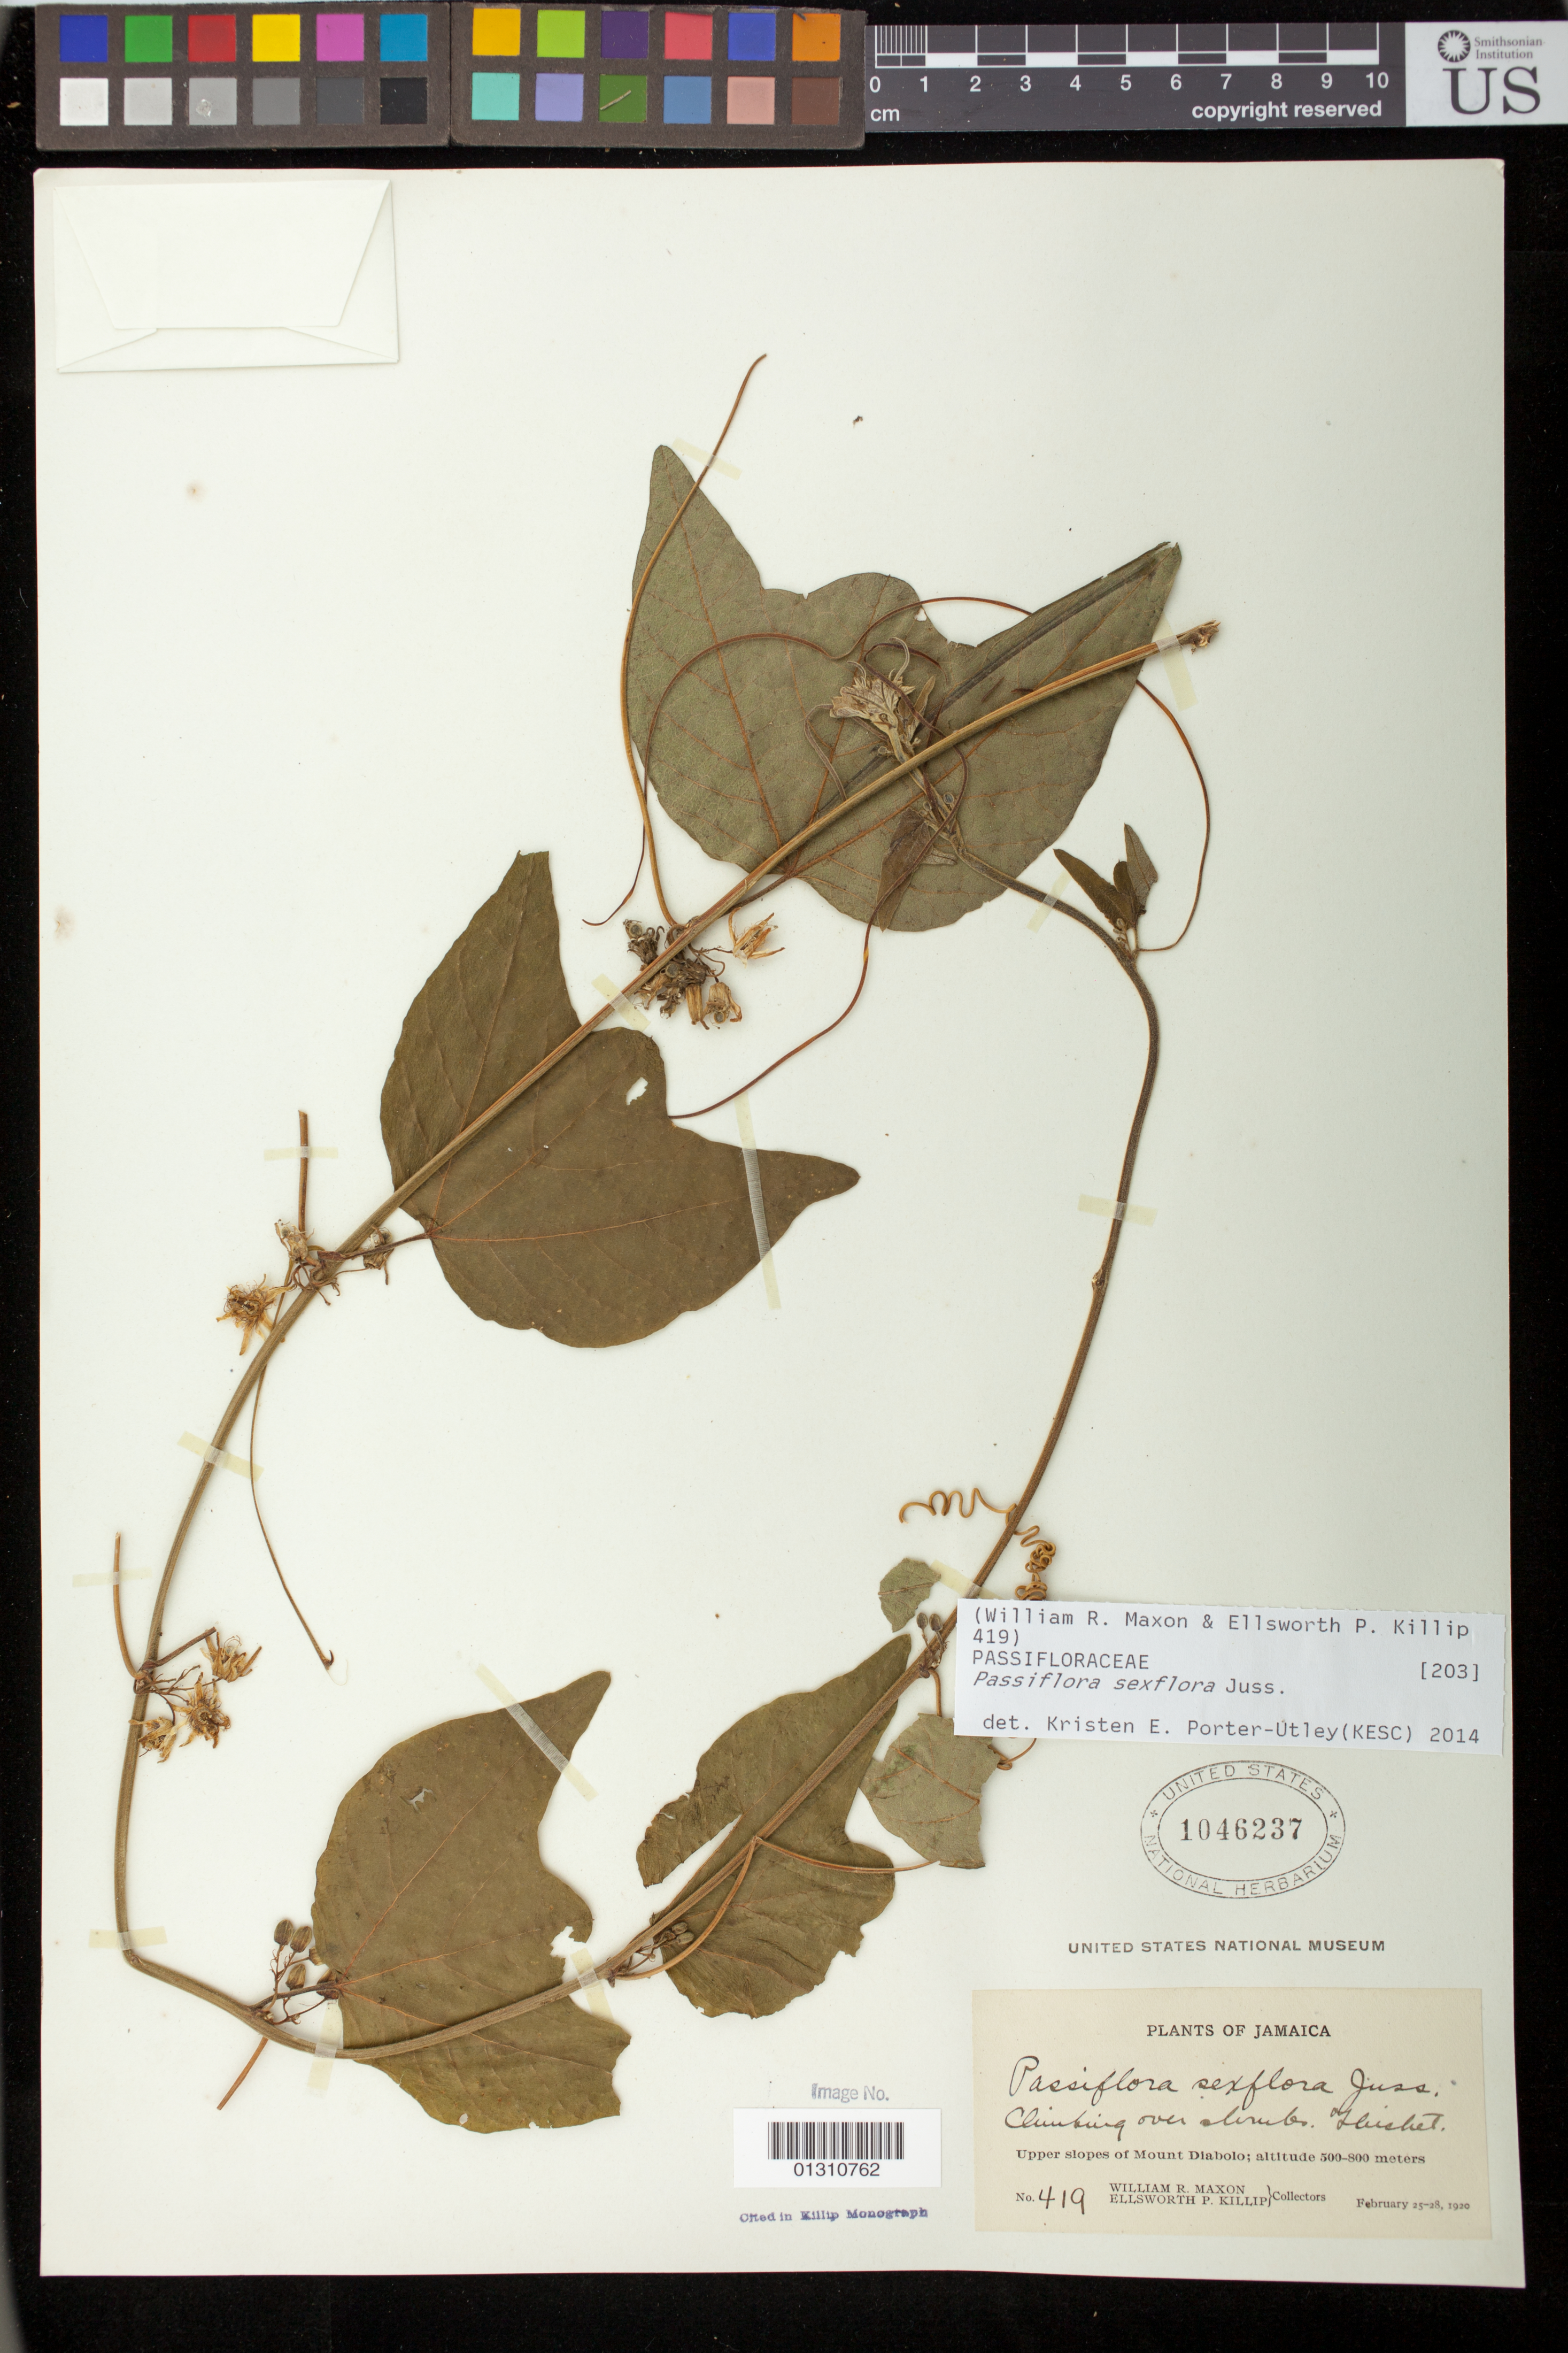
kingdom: Plantae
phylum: Tracheophyta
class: Magnoliopsida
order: Malpighiales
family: Passifloraceae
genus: Passiflora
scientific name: Passiflora sexflora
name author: Juss.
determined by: Porter-Utley, Kristen E.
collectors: W. R. Maxon & W. P. Killip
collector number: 419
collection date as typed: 25 Feb 1920 to 28 Feb 1920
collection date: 1920-02-25/1920-02-28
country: Jamaica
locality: Upper slopes of Mount Diablo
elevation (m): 500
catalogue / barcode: US 1046237